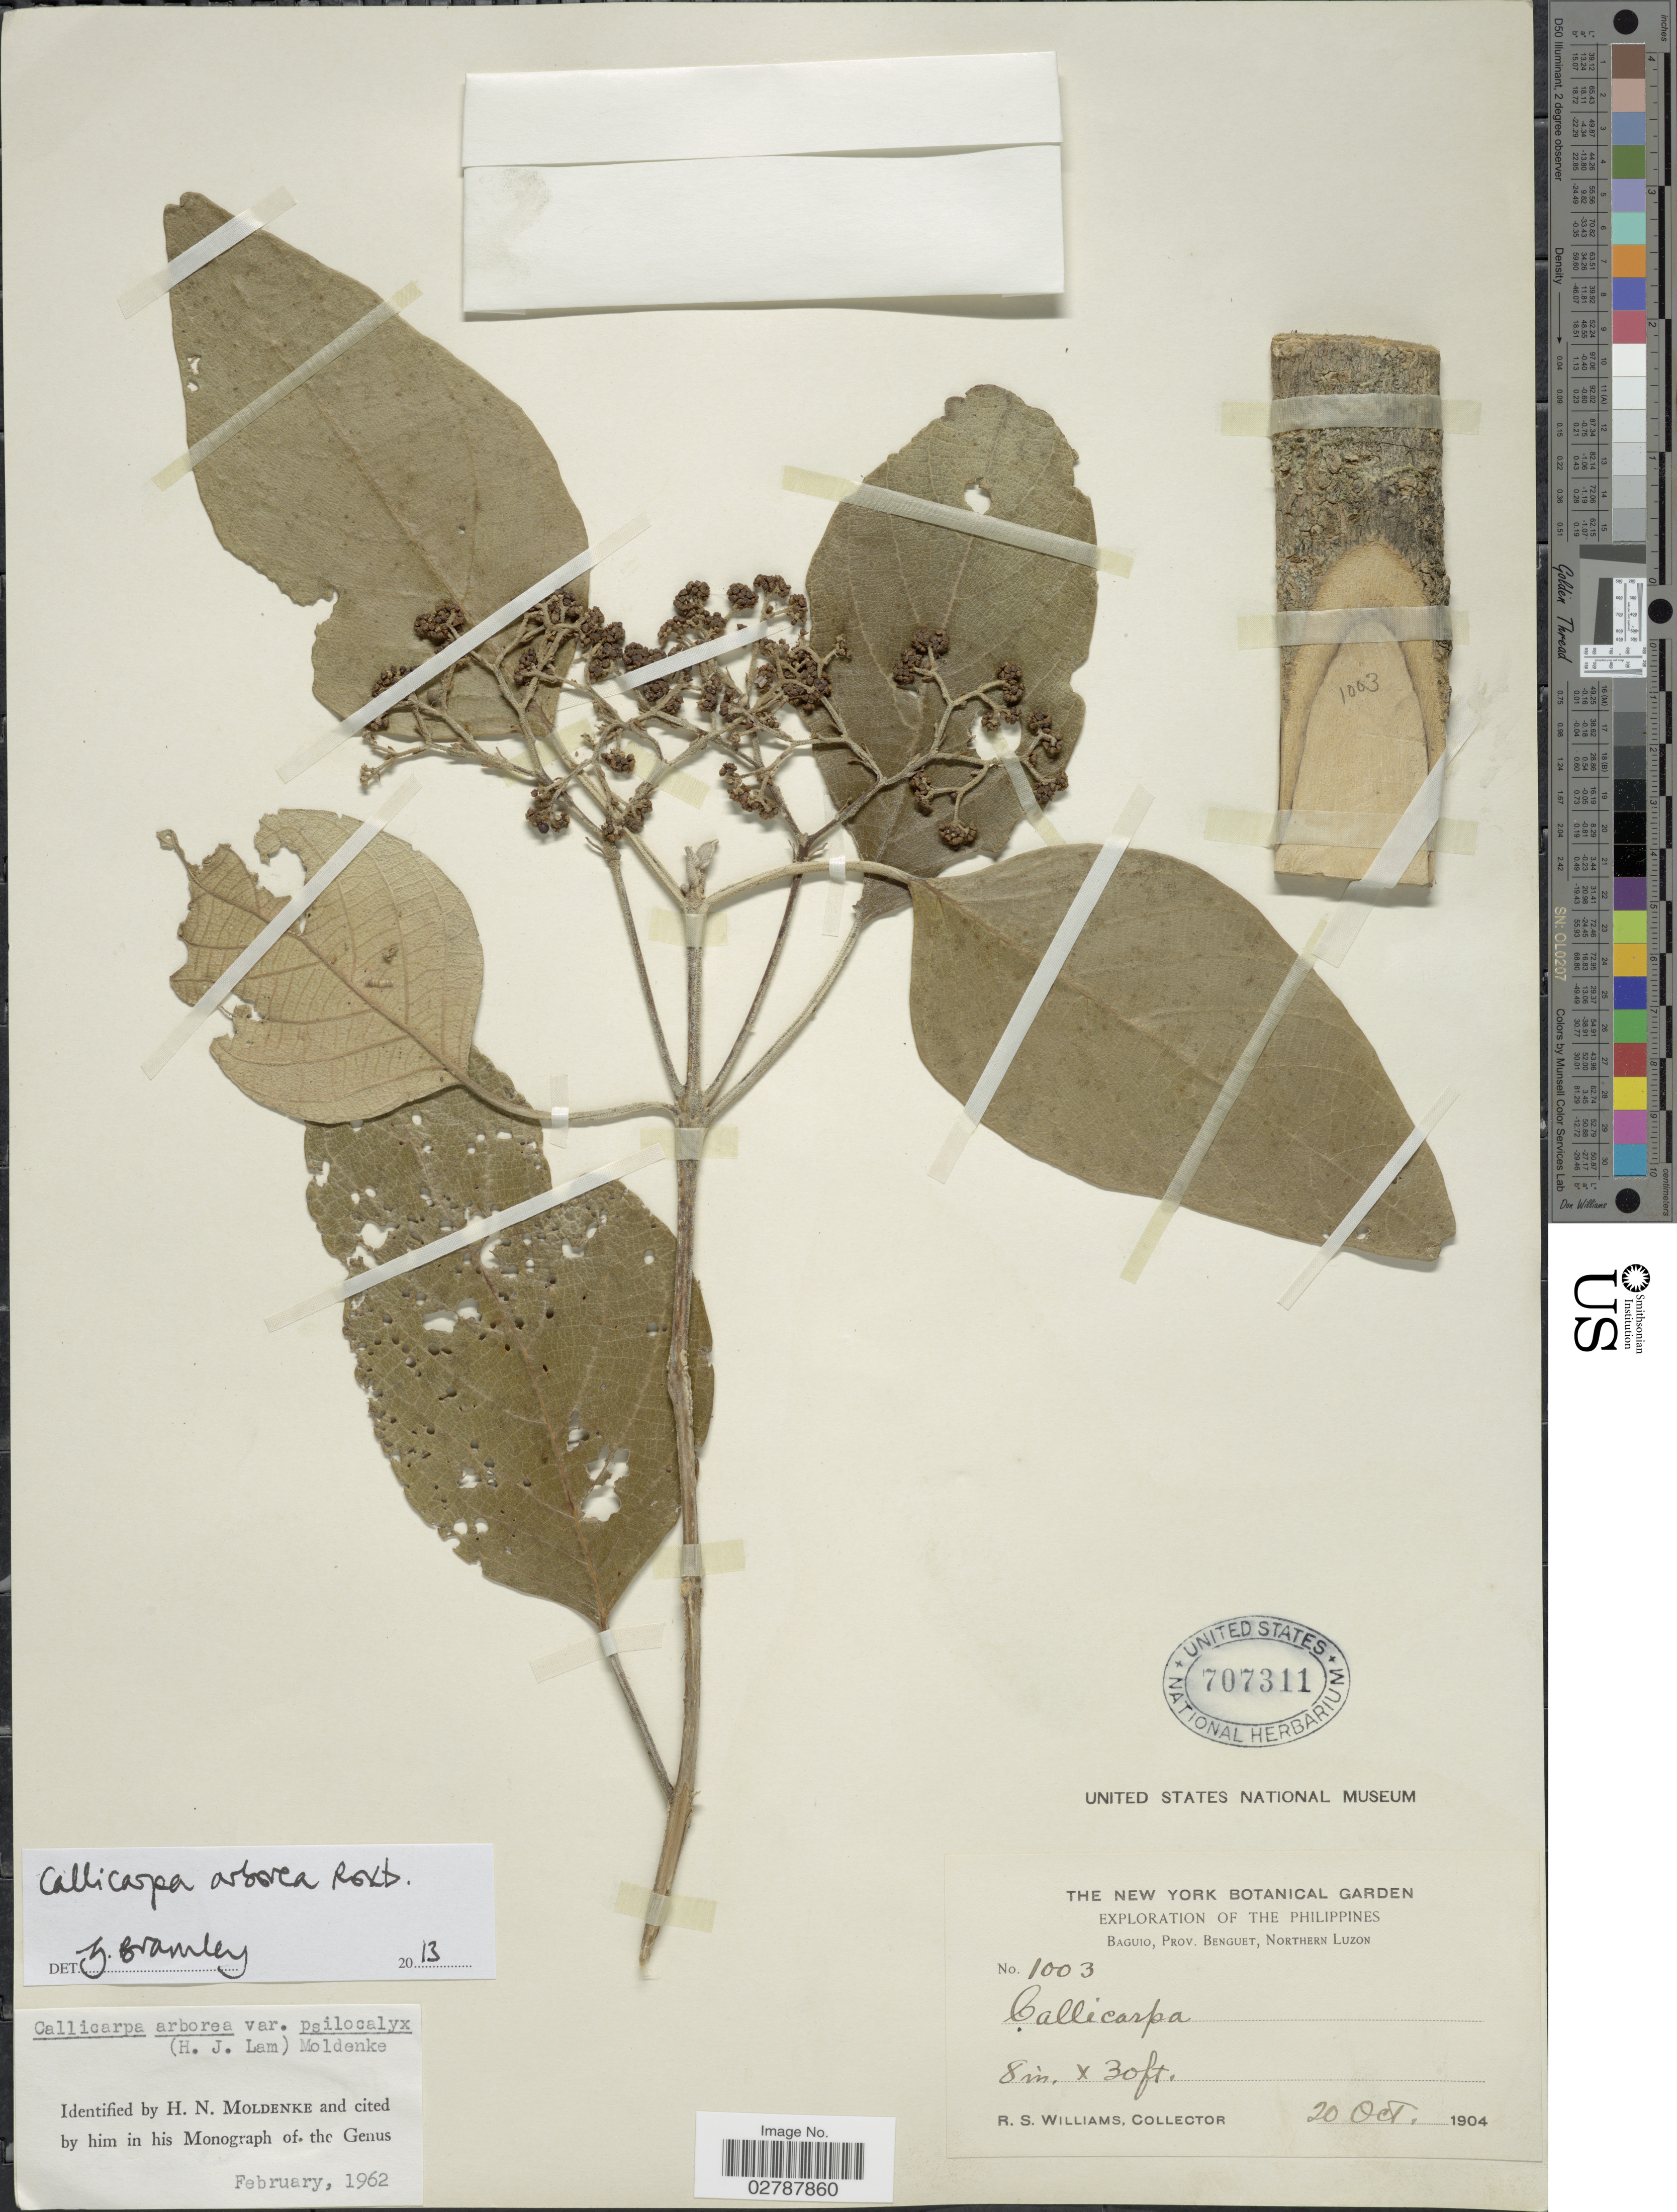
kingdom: Plantae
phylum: Tracheophyta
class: Magnoliopsida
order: Lamiales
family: Lamiaceae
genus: Callicarpa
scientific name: Callicarpa arborea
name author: Roxb.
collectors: R. S. Williams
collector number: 1003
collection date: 1904-10-20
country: Philippines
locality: Baguio, Prov. Benguet, Northern Luzon.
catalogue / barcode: US 707311